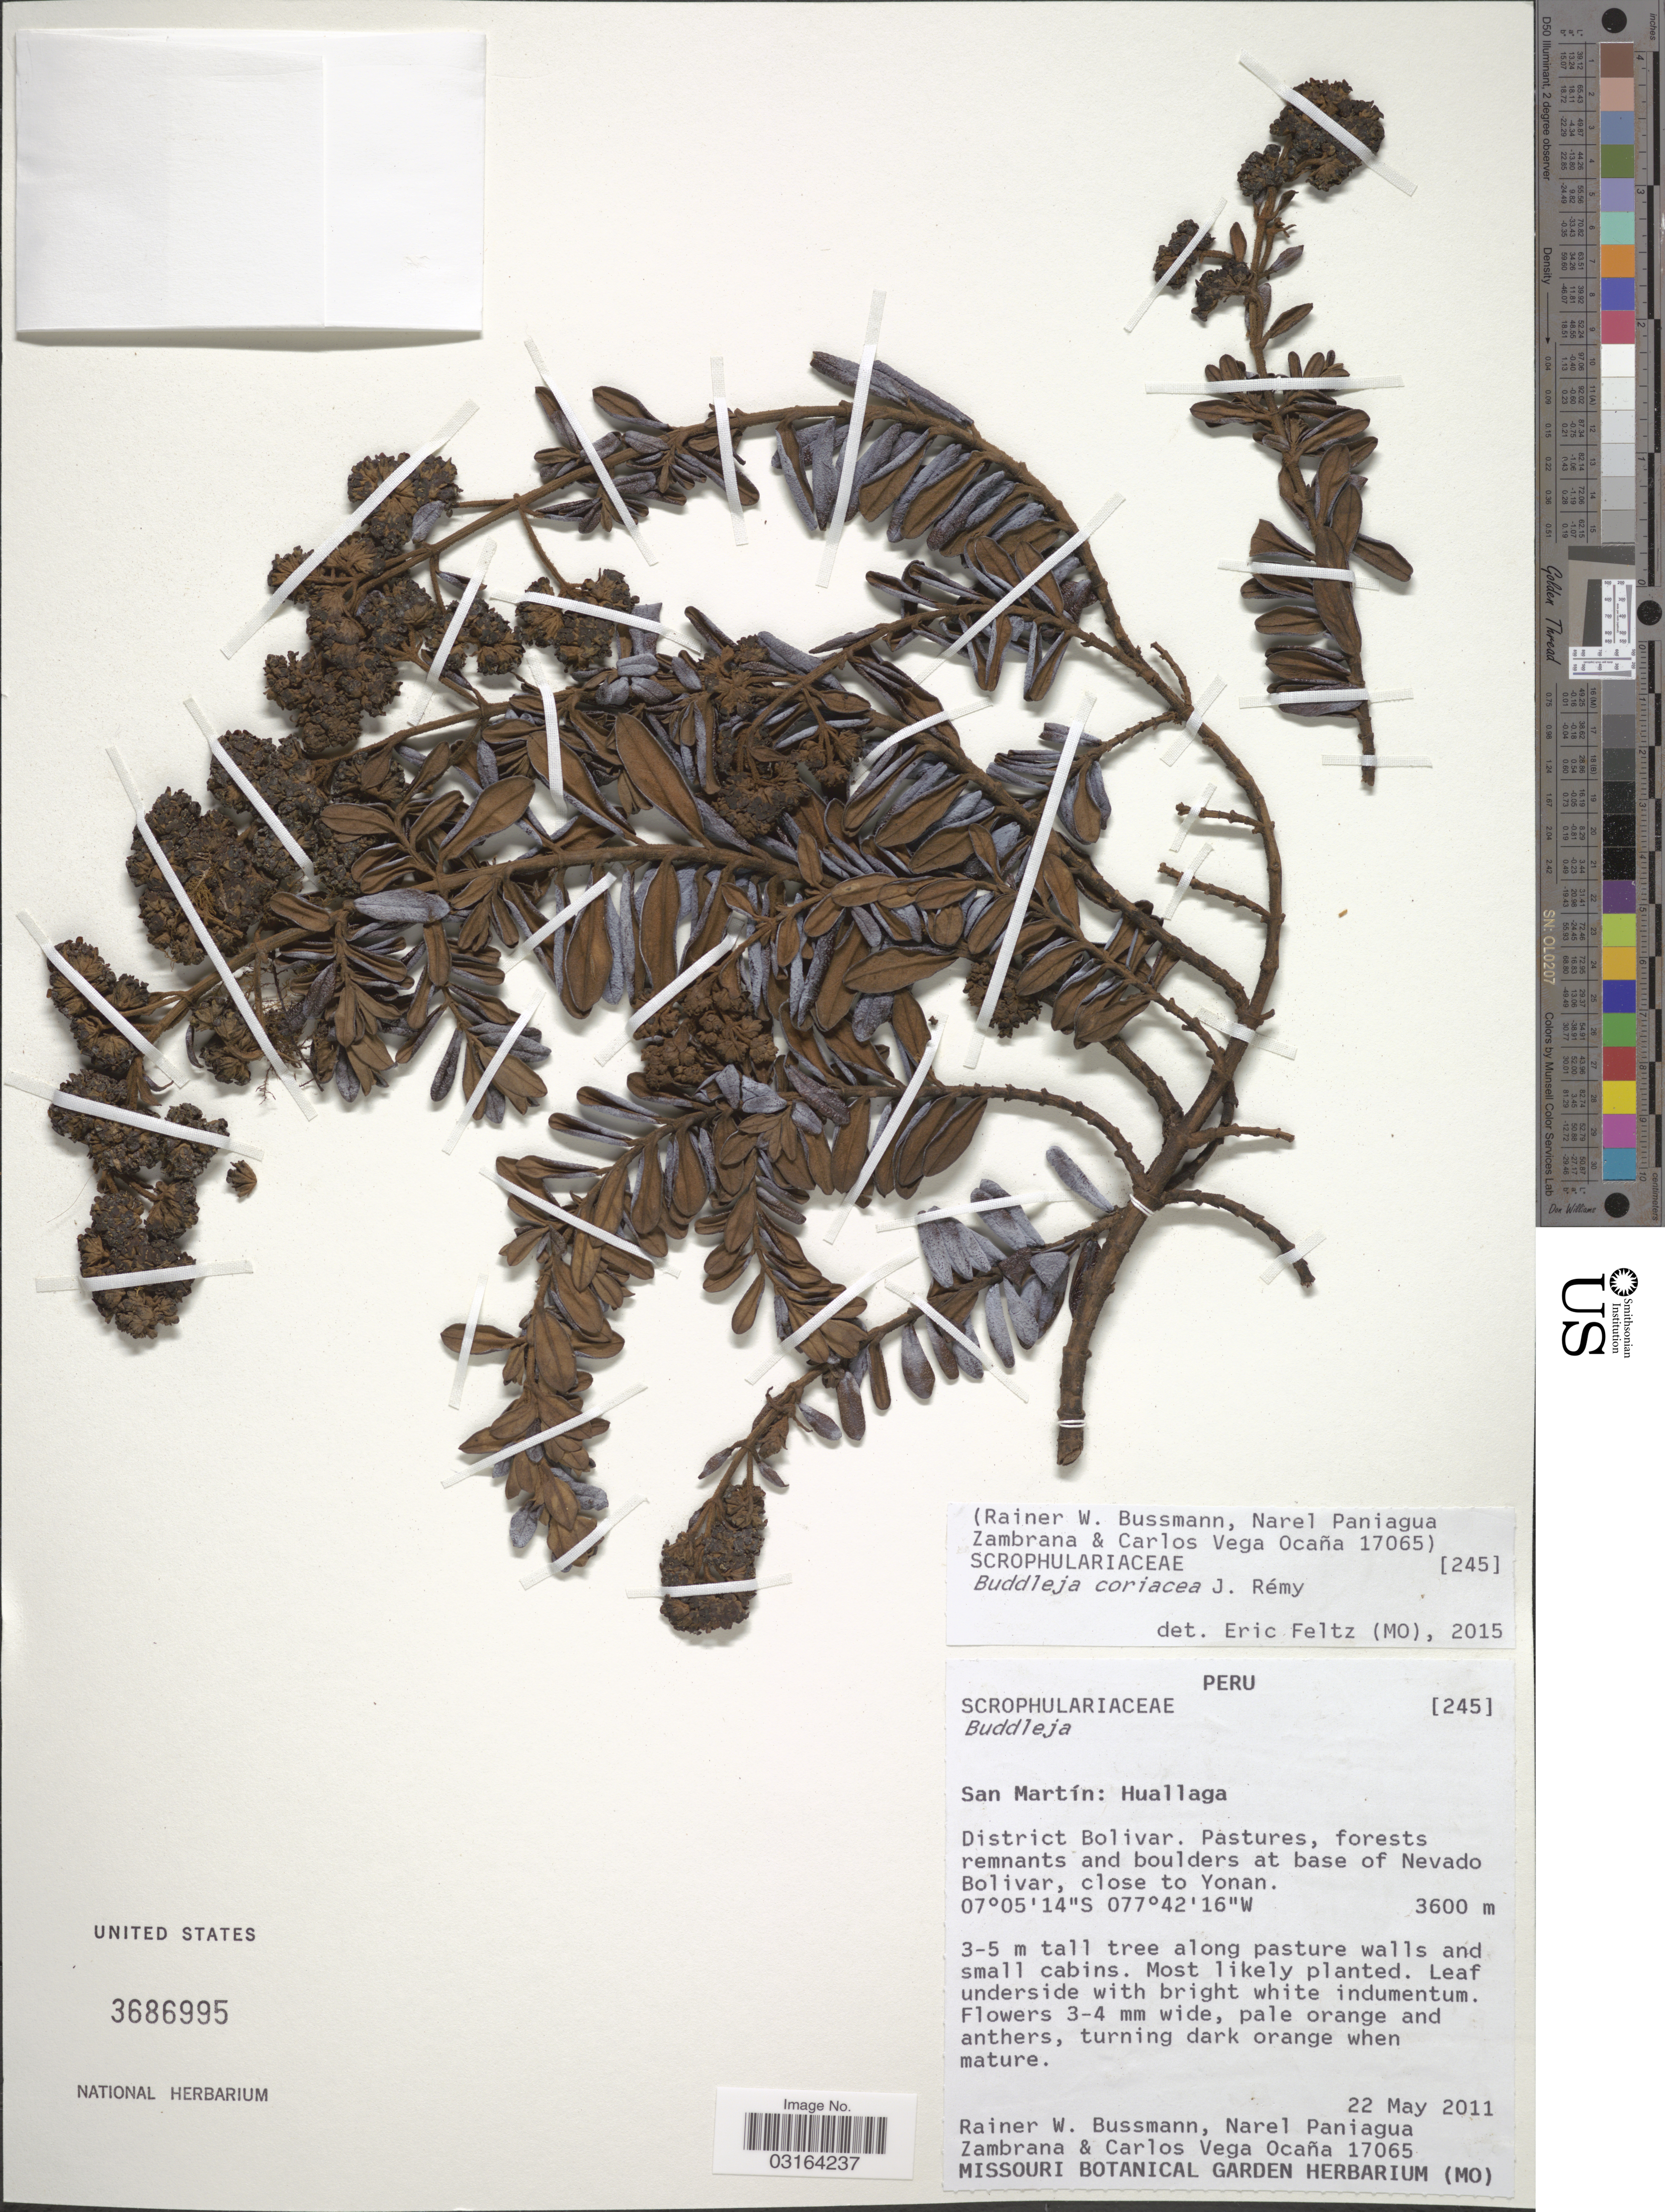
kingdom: Plantae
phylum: Tracheophyta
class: Magnoliopsida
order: Lamiales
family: Scrophulariaceae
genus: Buddleja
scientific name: Buddleja coriacea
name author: Remy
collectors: R. W. Bussmann, N. Zambrana & C. Ocaña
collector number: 17065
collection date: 2011-05-22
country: Peru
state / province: San Martín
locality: Huallaga, District Bolivar, Pastures, forests remnants and boulders at base of Nevado Bolivar, close to Yonan.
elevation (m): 3600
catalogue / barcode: US 3686995